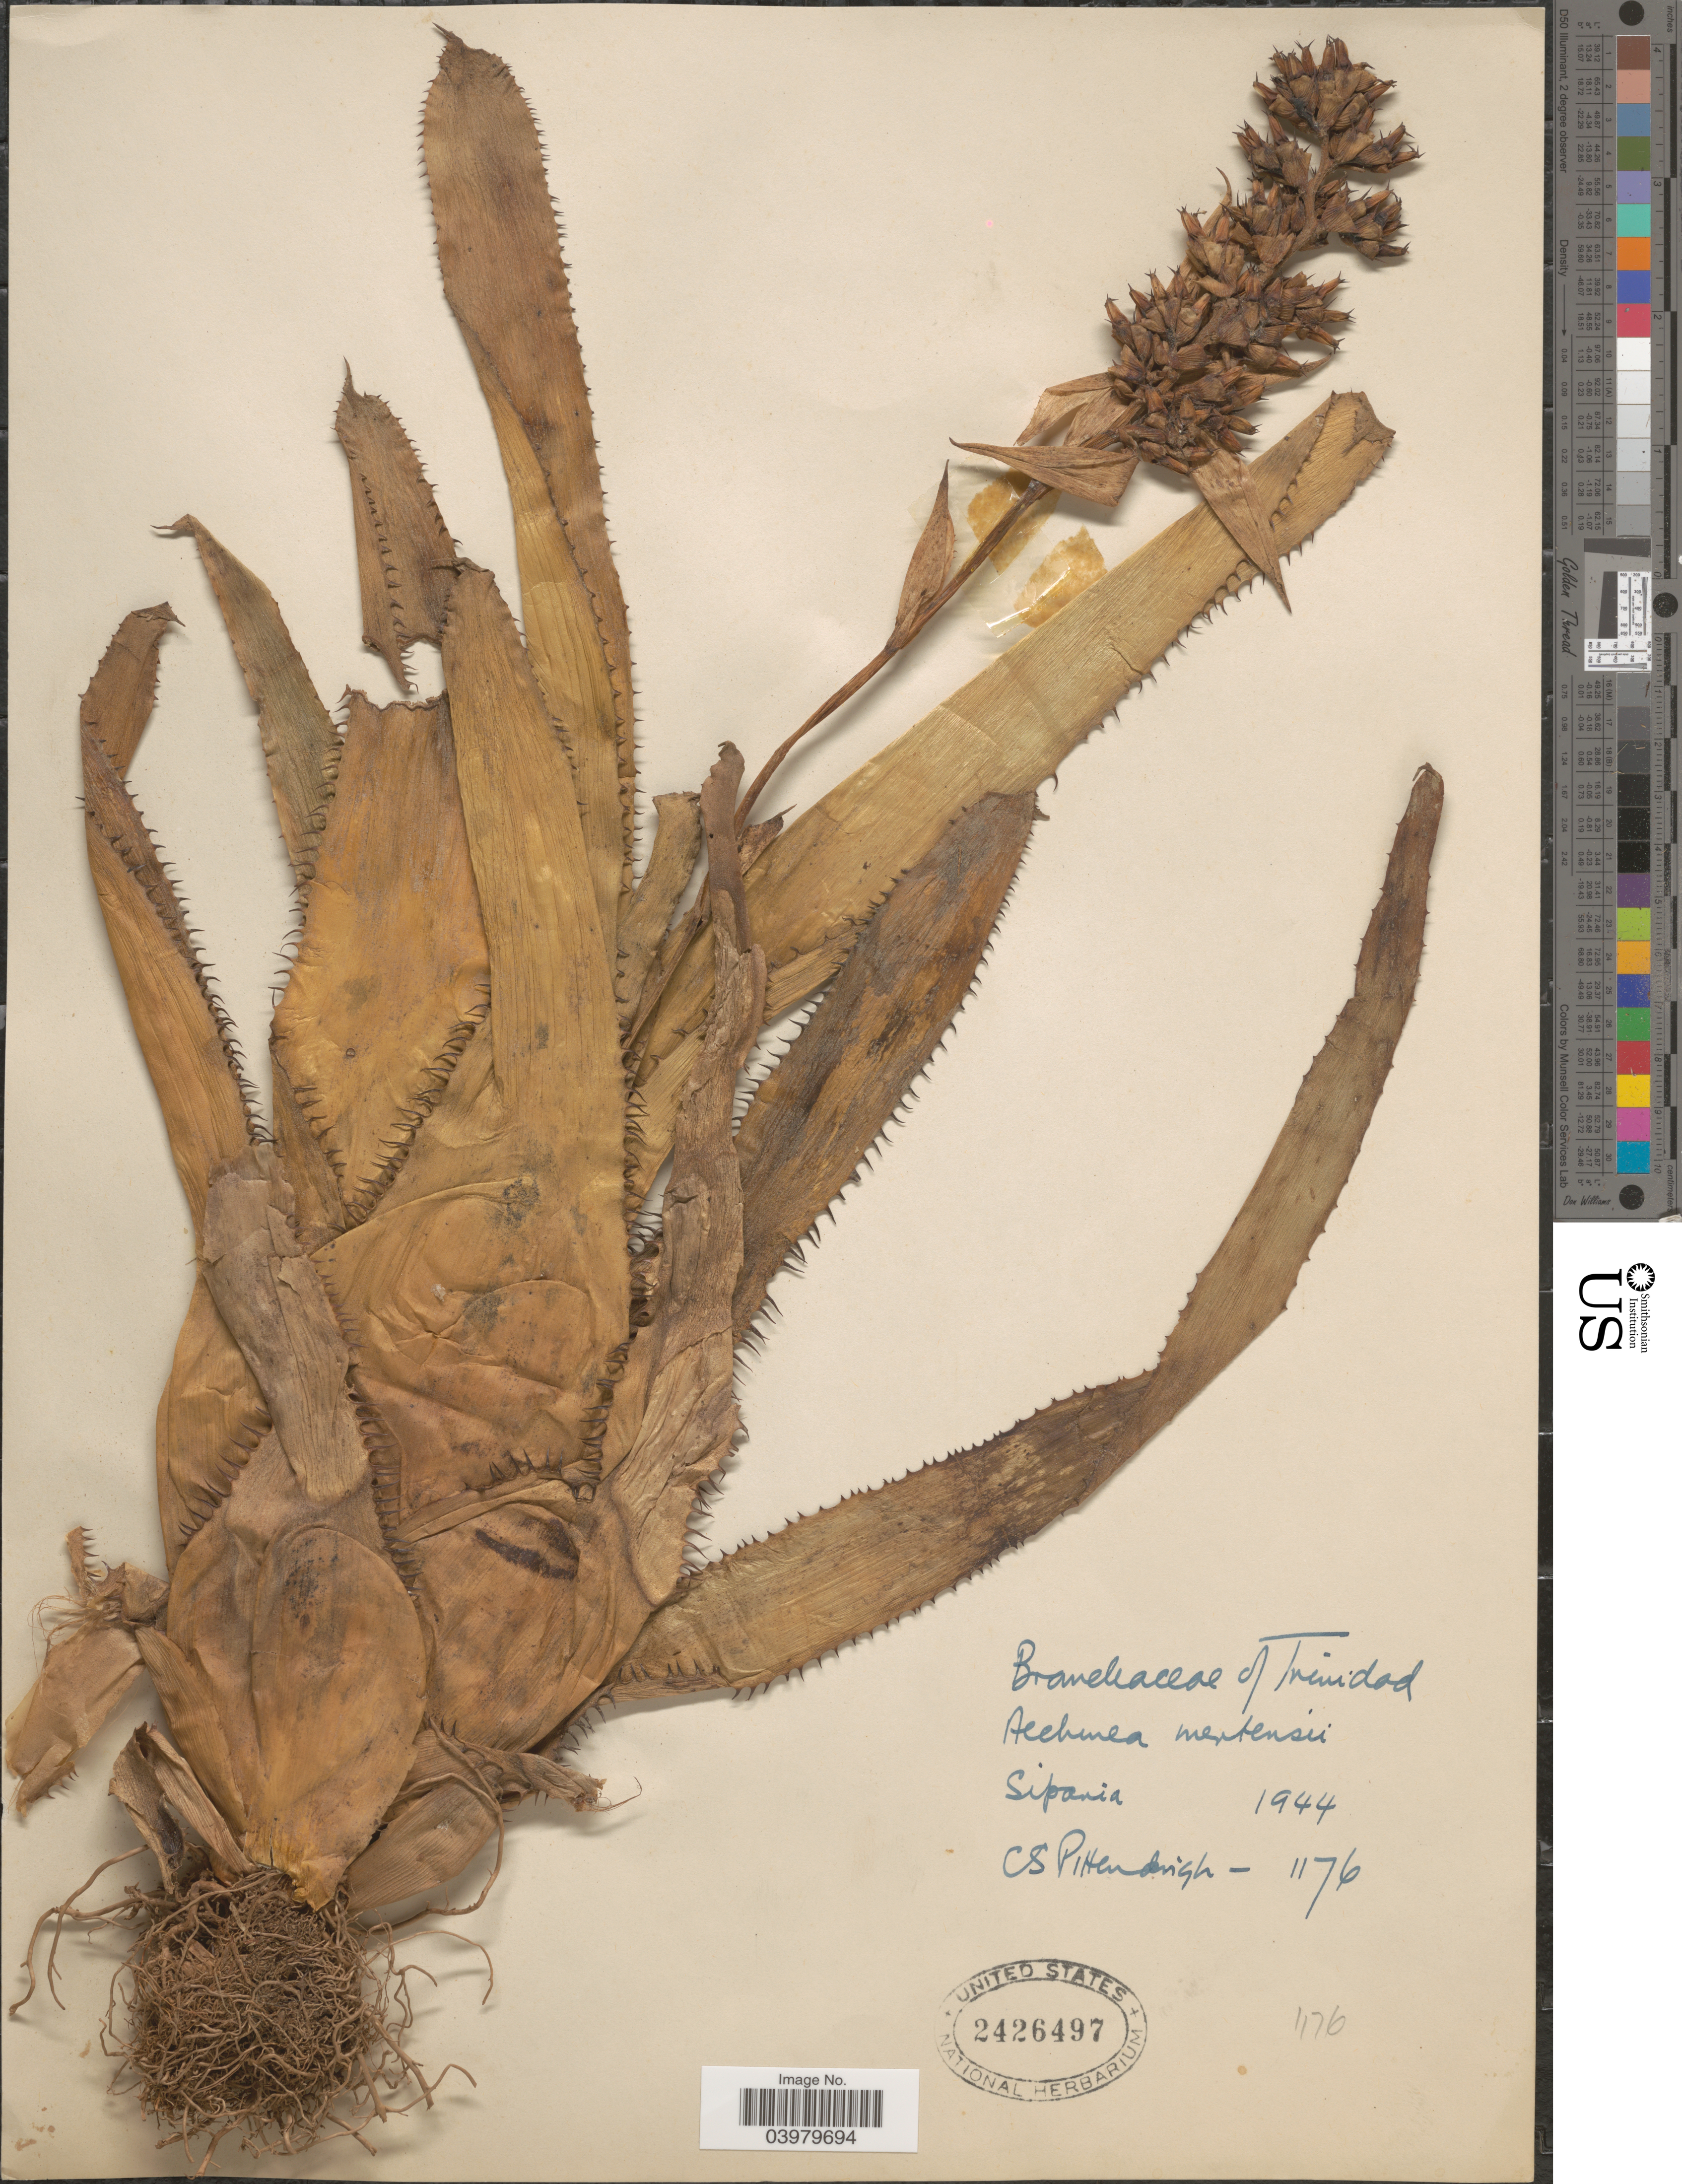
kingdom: Plantae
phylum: Tracheophyta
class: Liliopsida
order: Poales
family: Bromeliaceae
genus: Aechmea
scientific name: Aechmea mertensii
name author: (G. Mey.) Schult. & Schult. f.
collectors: C. Pittendrigh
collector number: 1176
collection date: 1944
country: Trinidad and Tobago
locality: Siparia.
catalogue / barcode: US 2426497